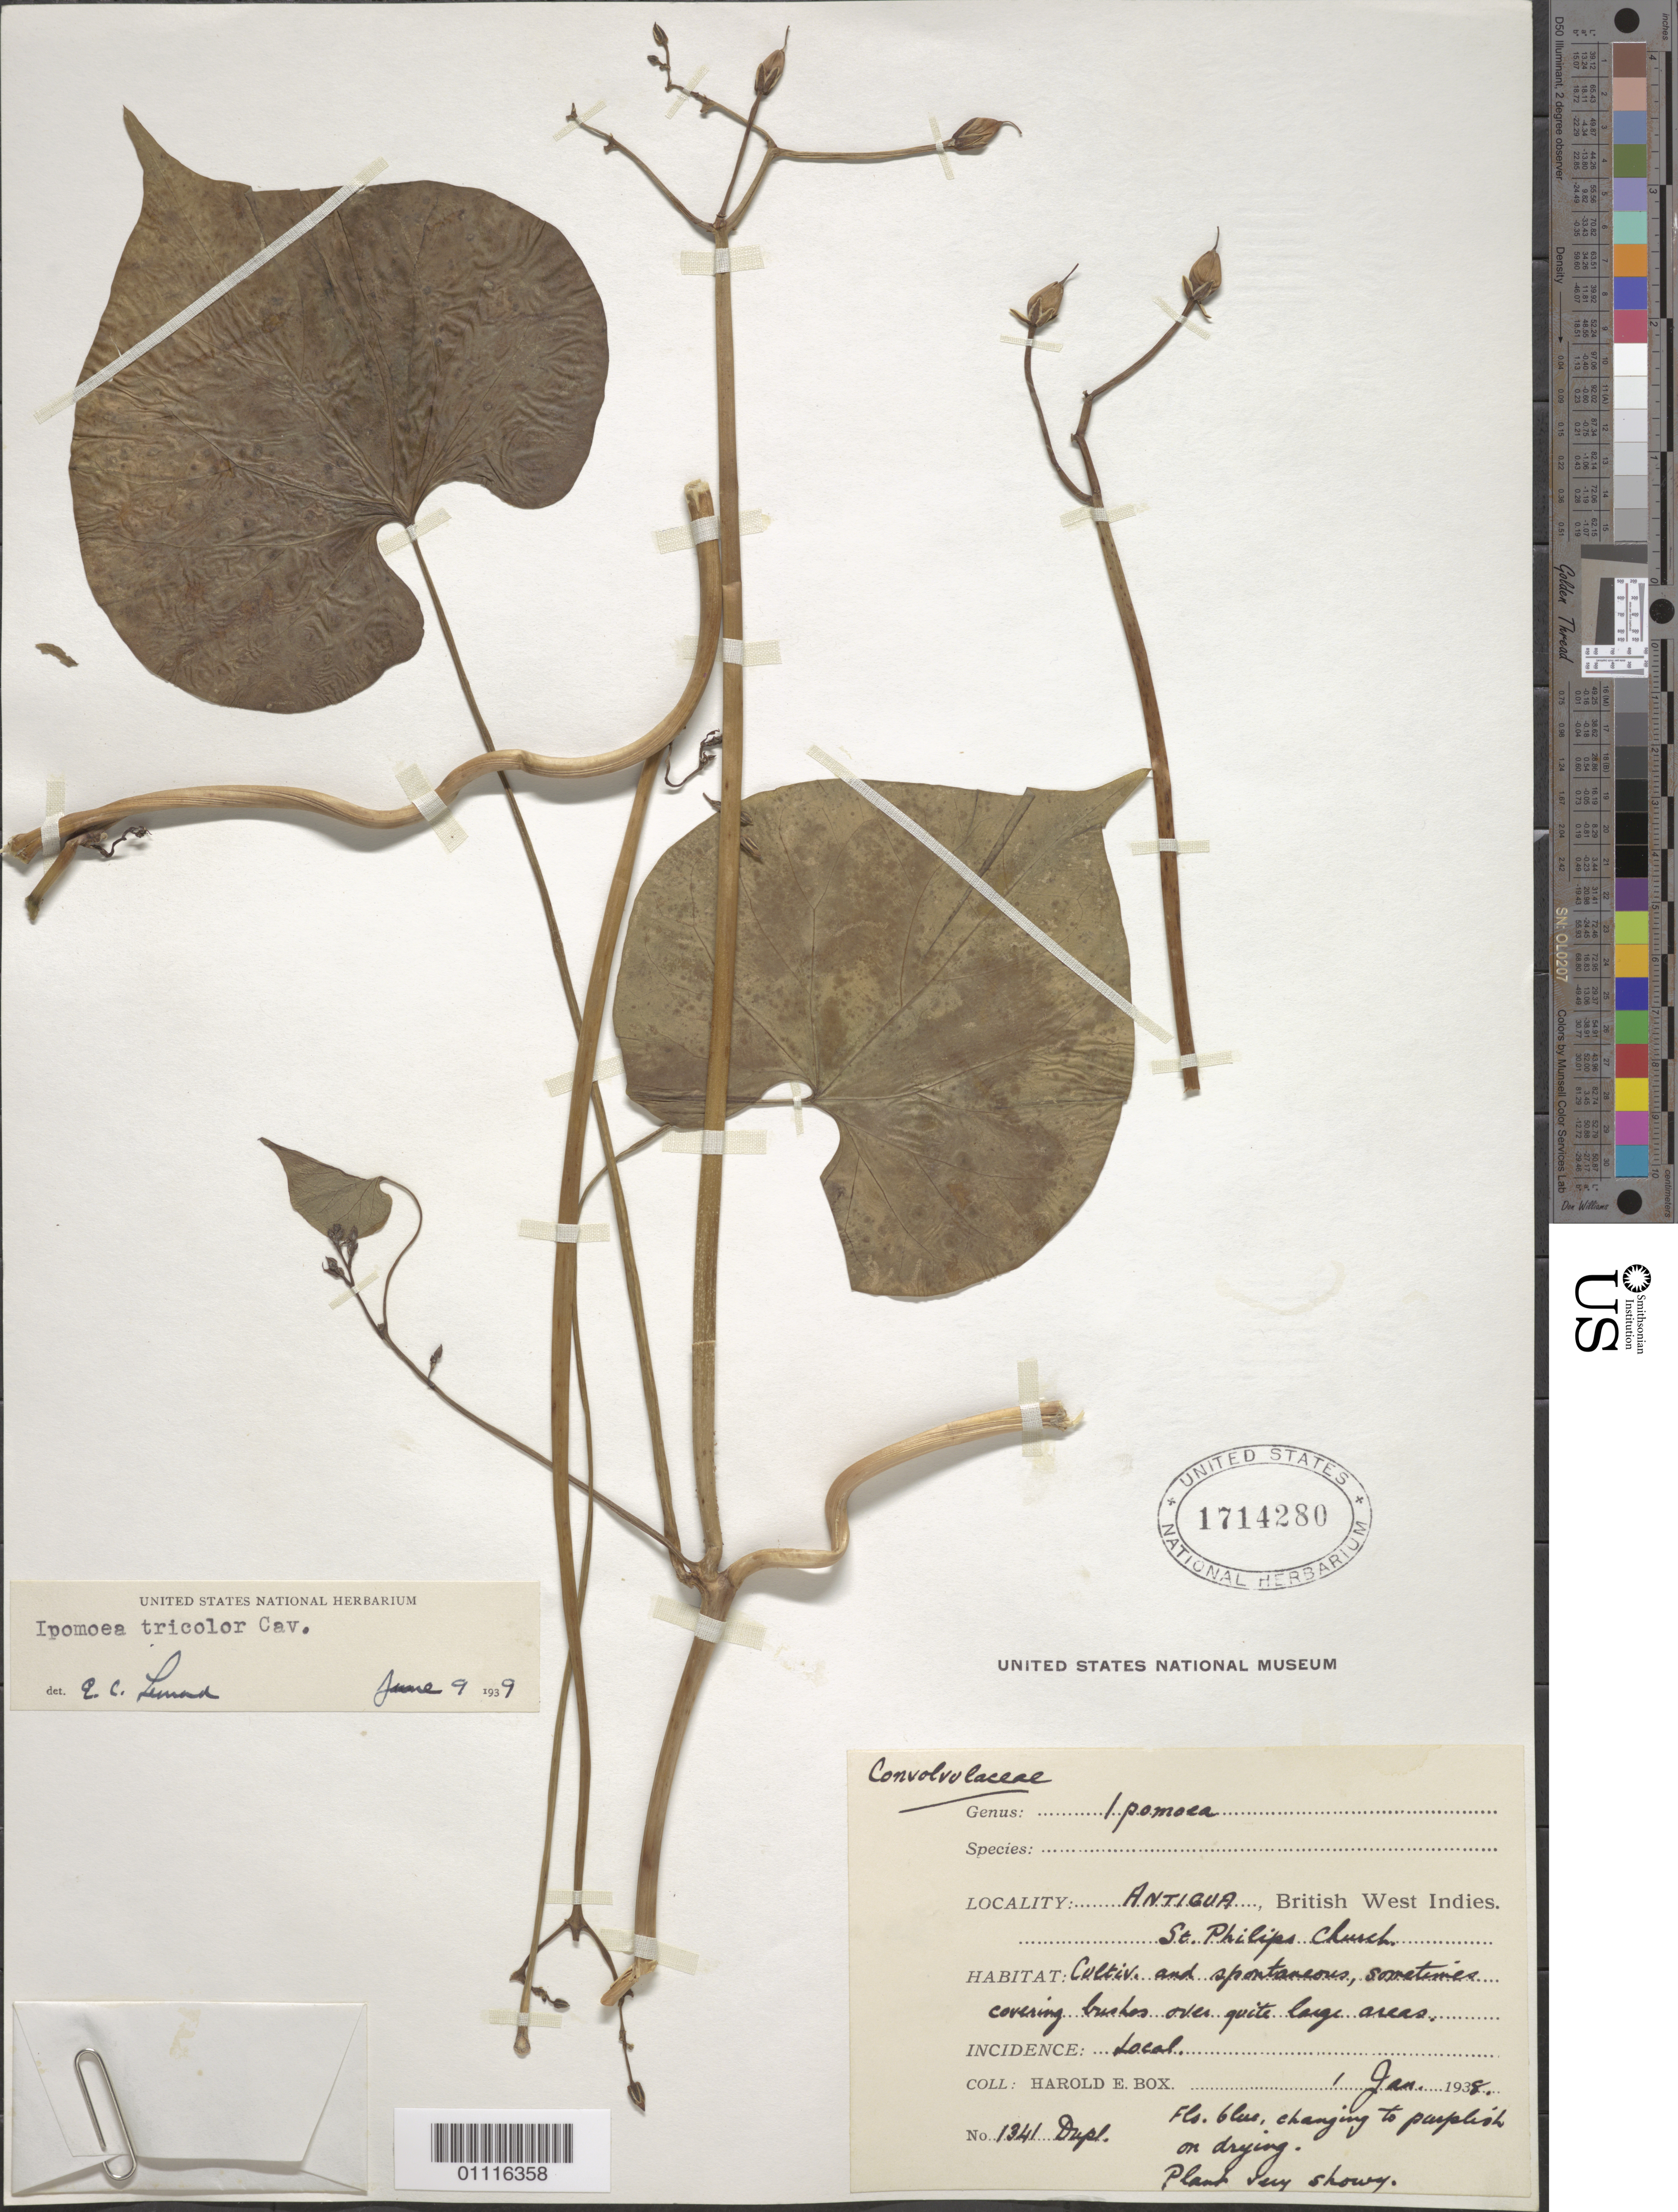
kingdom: Plantae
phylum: Tracheophyta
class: Magnoliopsida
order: Solanales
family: Convolvulaceae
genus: Ipomoea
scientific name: Ipomoea tricolor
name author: Cav.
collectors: H. E. Box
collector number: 1341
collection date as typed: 01 Jan 1938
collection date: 1938-01-01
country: Antigua and Barbuda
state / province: Saint Philip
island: Antigua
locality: St. Philips Church. Sometimes covering bushes over quite large areas.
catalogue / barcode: US 1714280